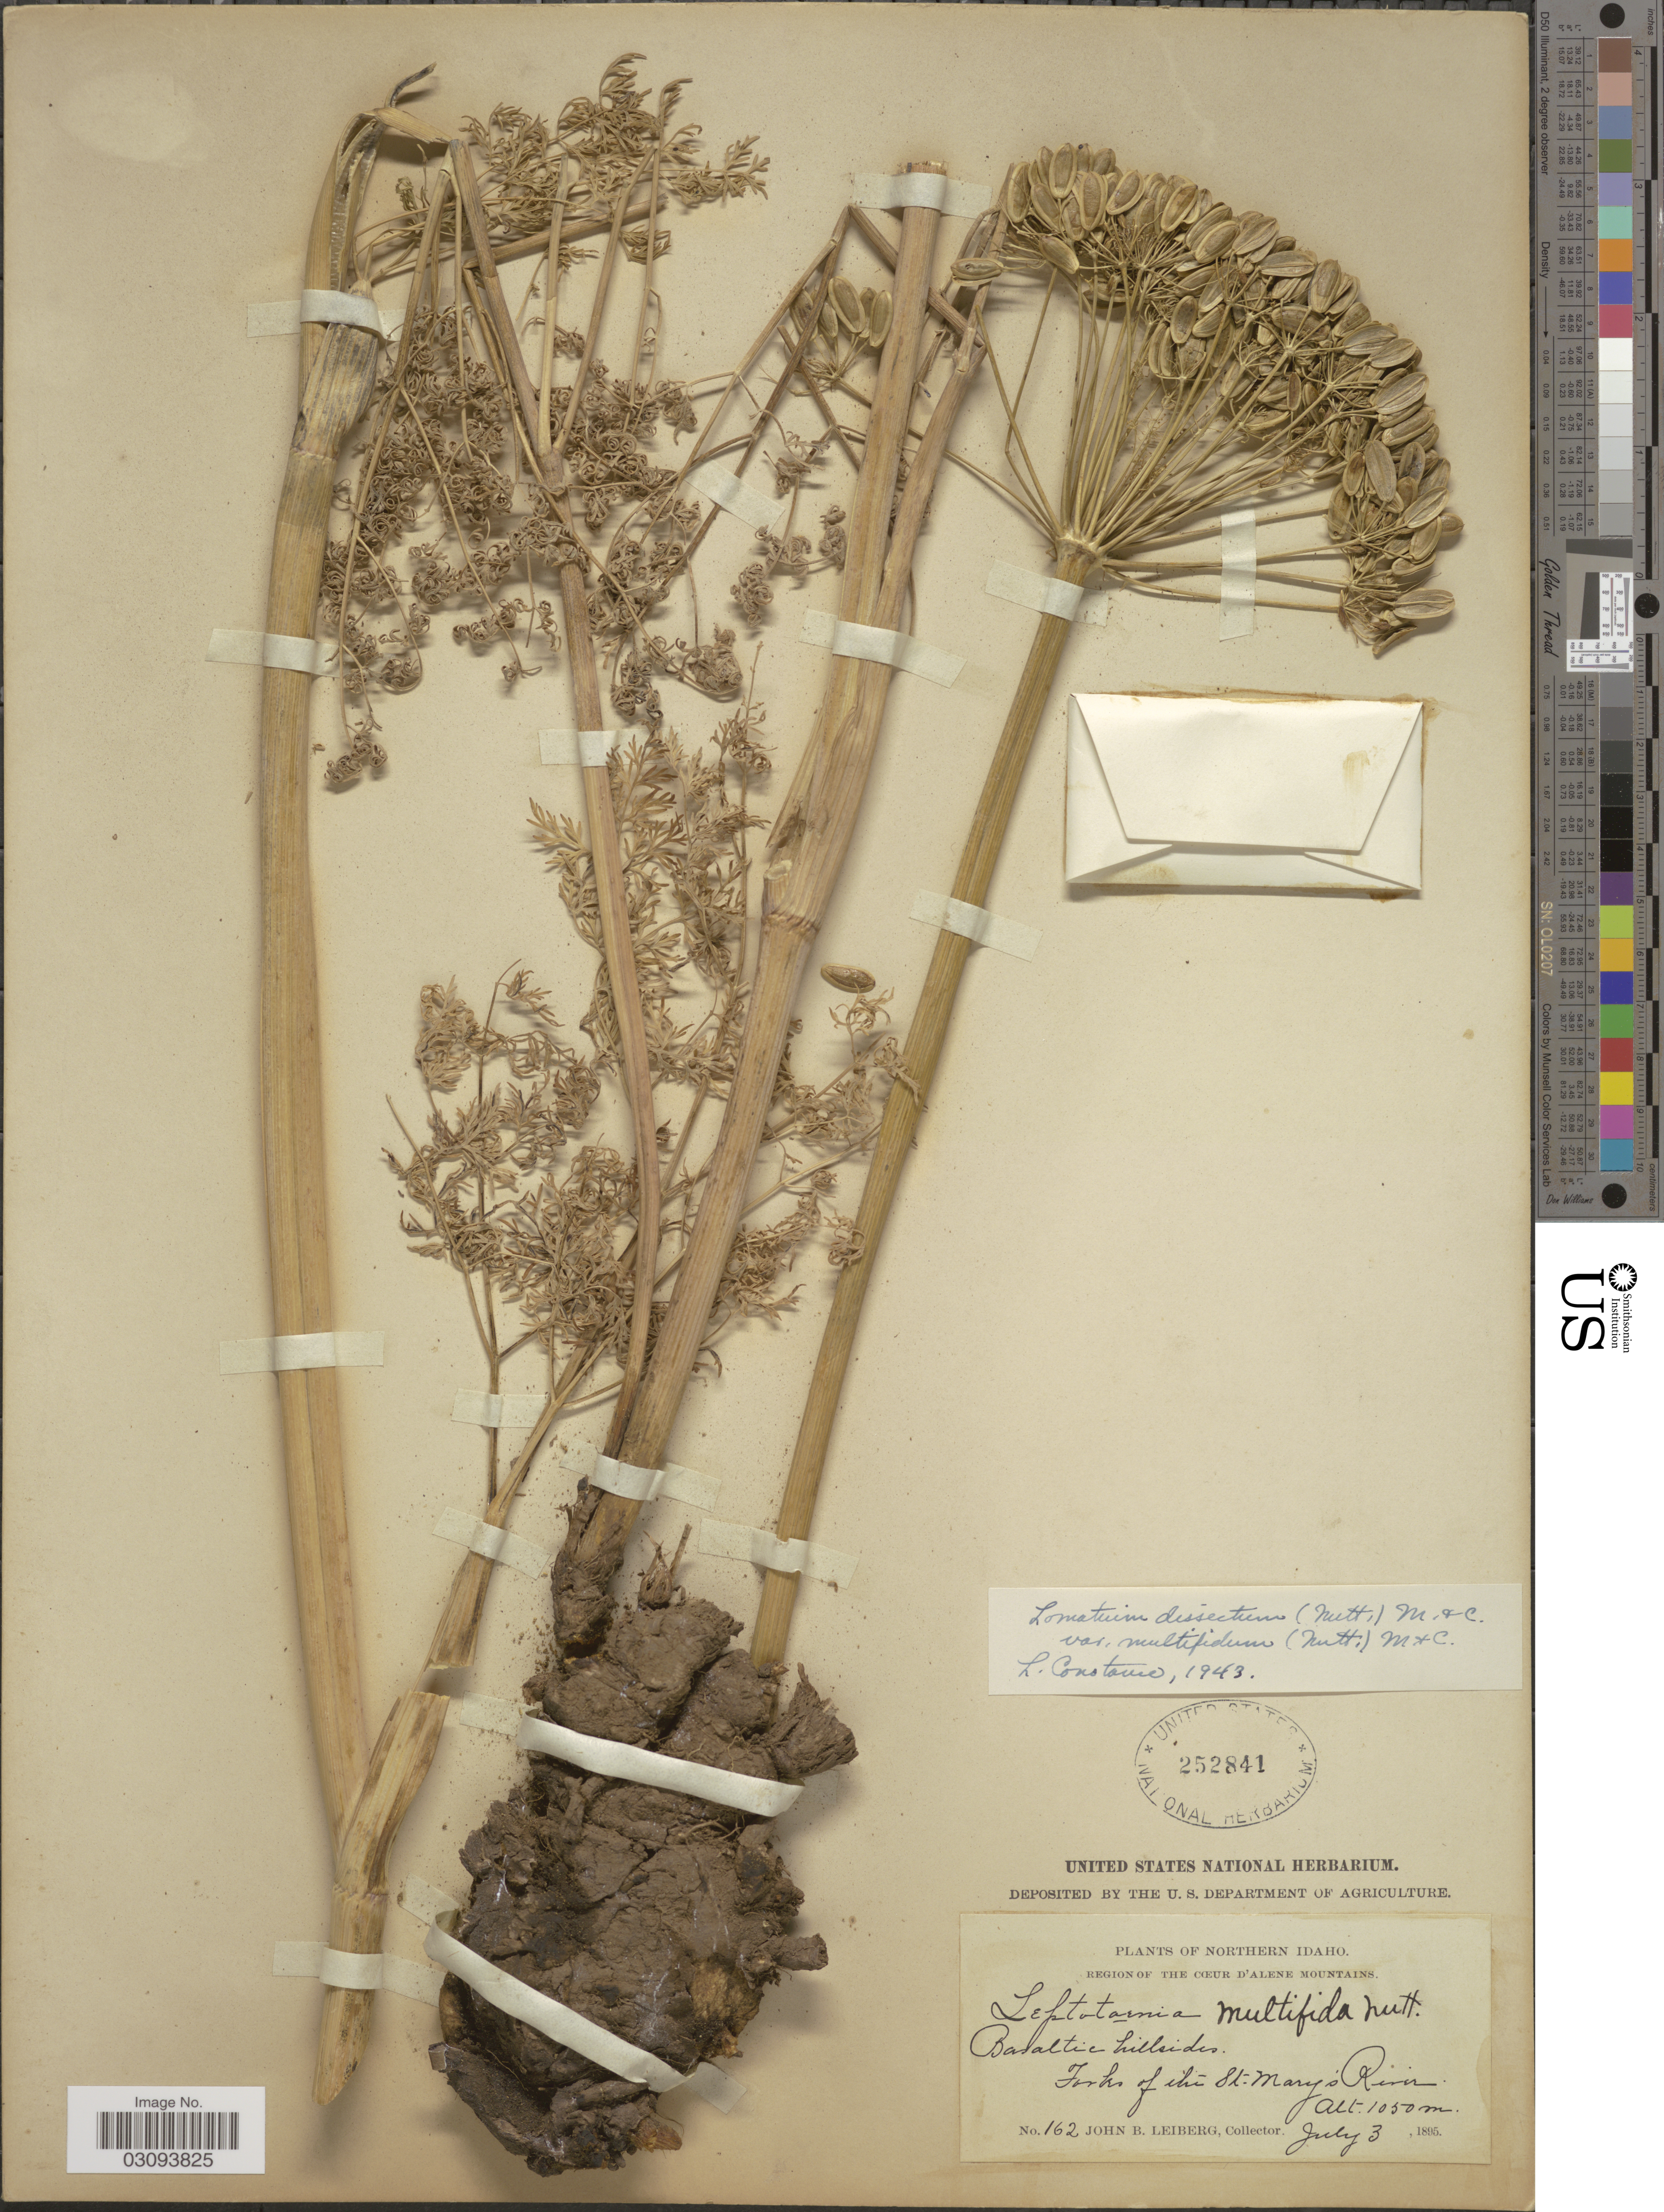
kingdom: Plantae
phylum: Tracheophyta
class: Magnoliopsida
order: Apiales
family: Apiaceae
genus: Lomatium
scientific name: Lomatium dissectum var. multifidum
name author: (Nutt.) Mathias & Constance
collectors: J. B. Leiberg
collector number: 162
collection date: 1895-07-03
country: United States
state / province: Idaho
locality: Northern Idaho. Region of The Cæur D'Alene Mountains. Basaltic hillsides. Forks of the Sr. Mary's River.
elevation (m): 1050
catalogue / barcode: US 252841